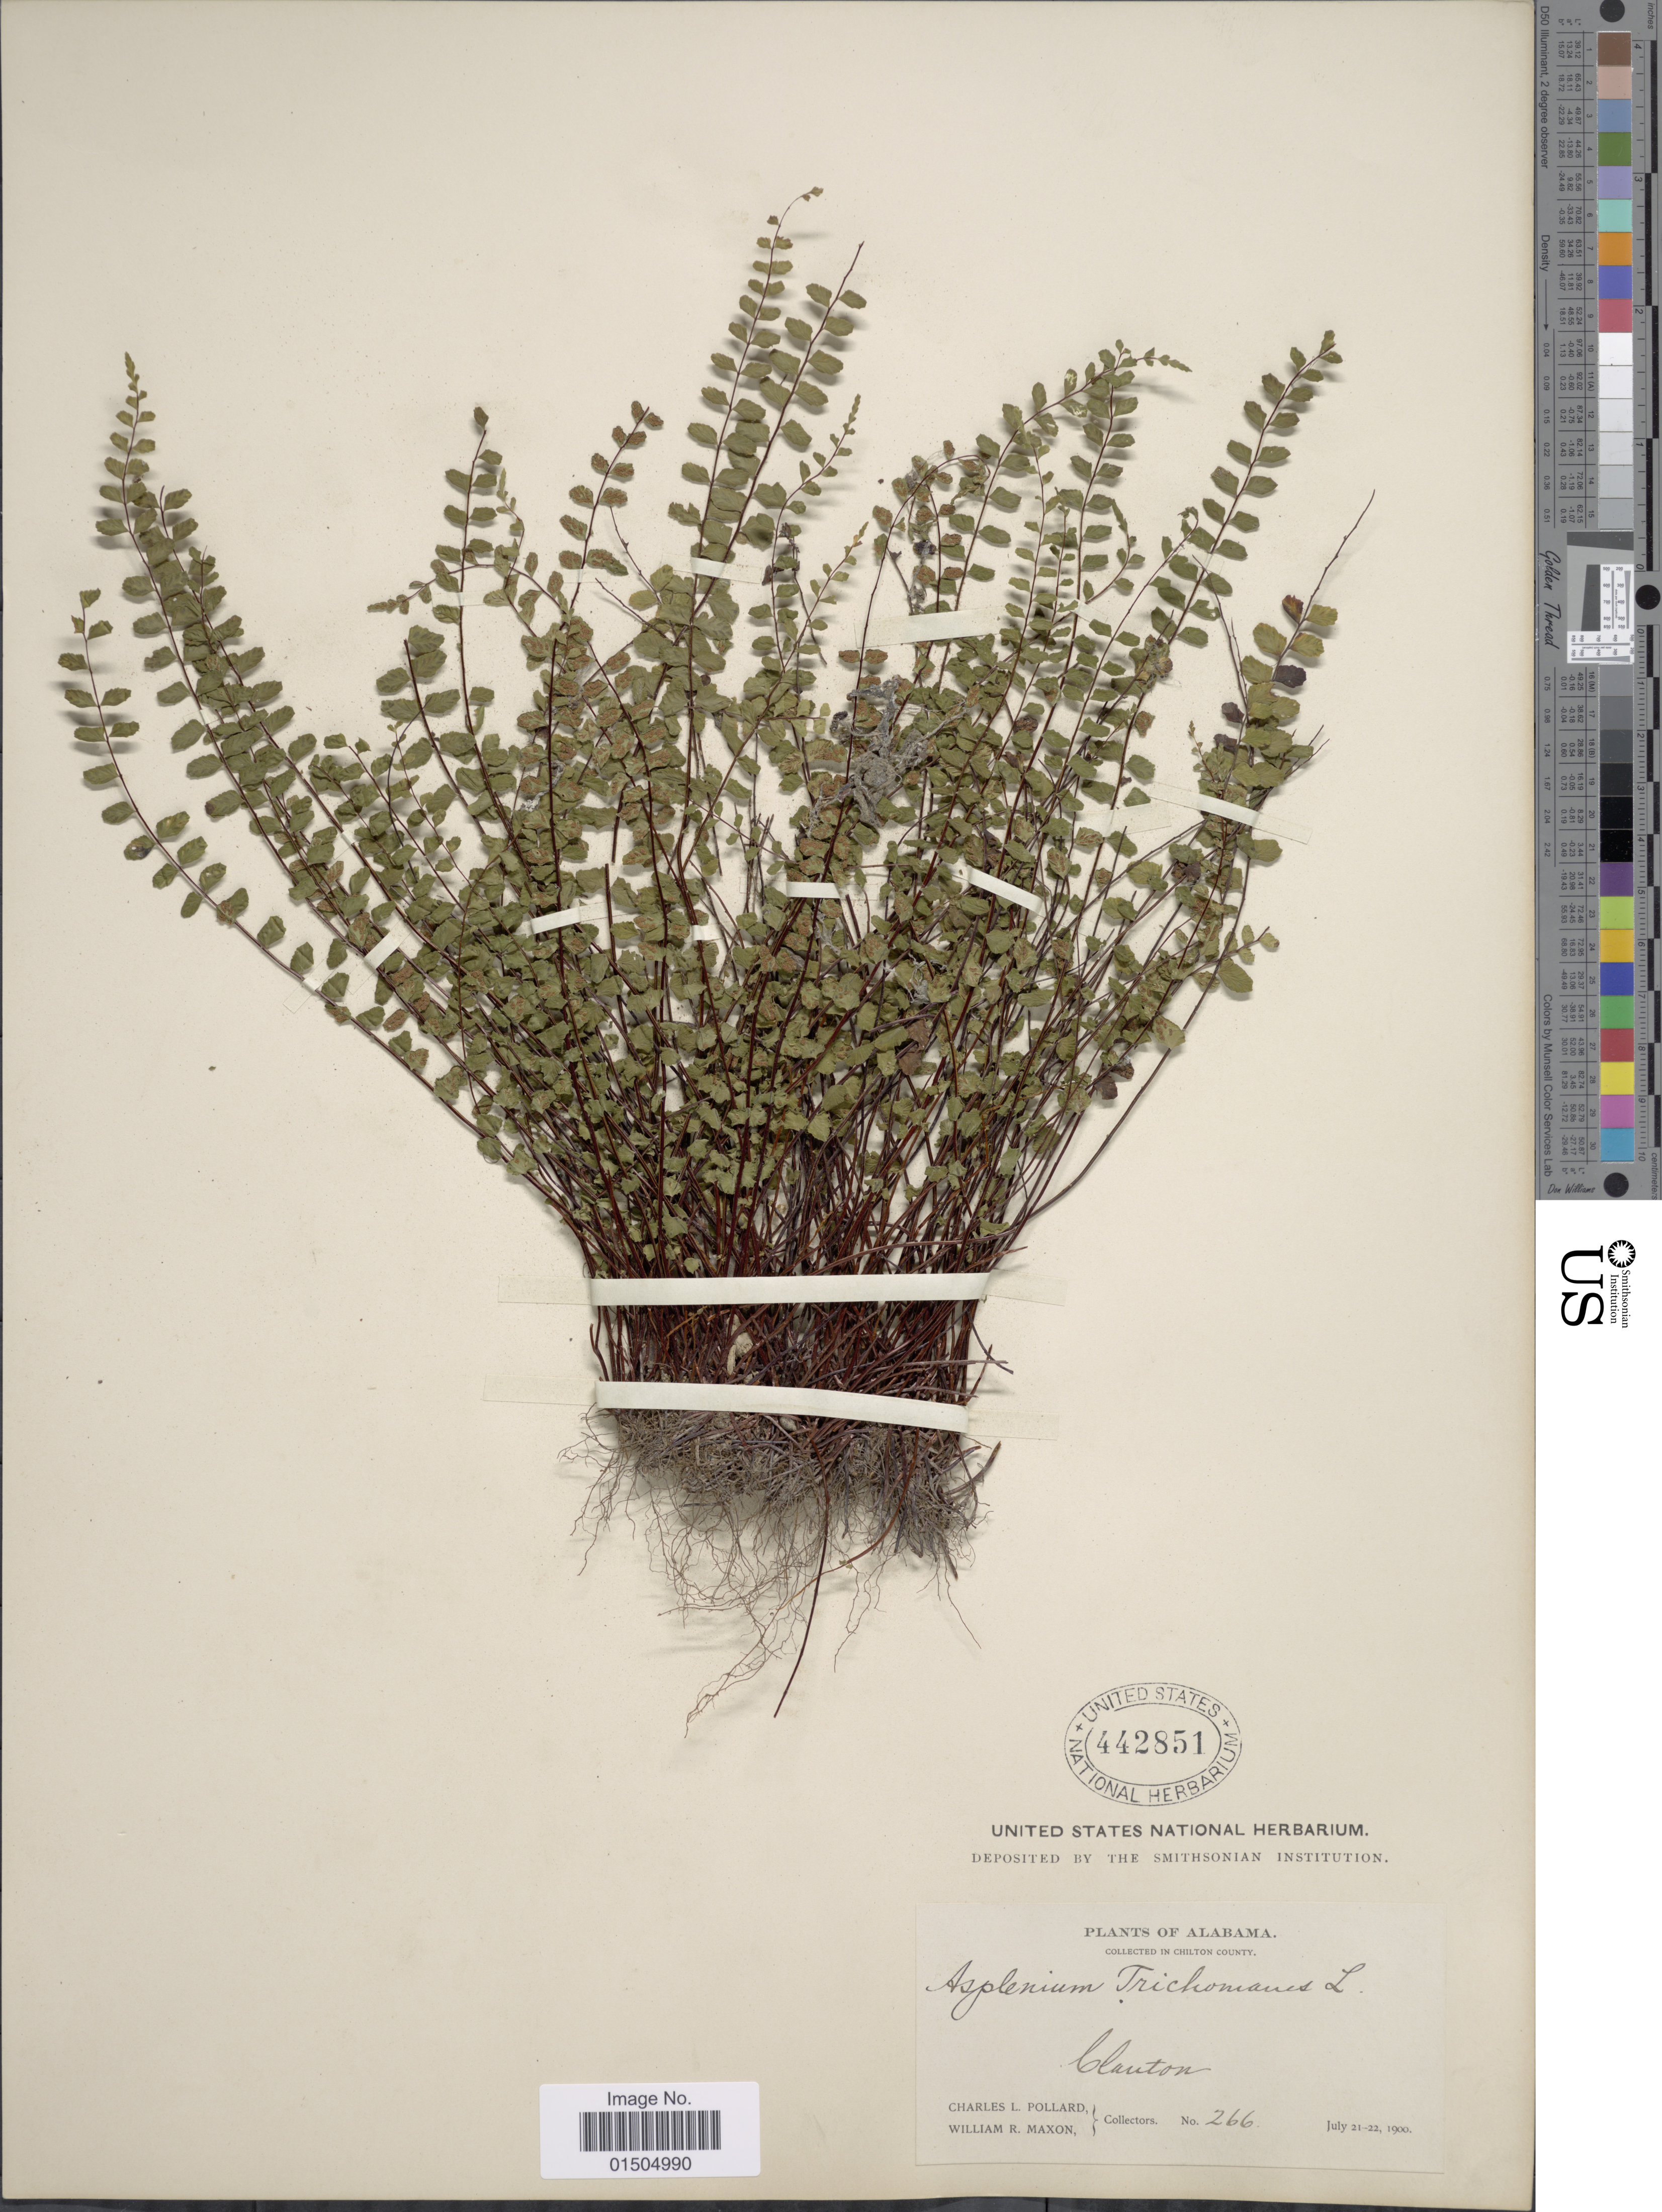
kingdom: Plantae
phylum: Tracheophyta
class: Polypodiopsida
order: Polypodiales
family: Aspleniaceae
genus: Asplenium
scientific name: Asplenium trichomanes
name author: L.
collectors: C. L. Pollard & W. R. Maxon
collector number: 266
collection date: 1900-07-21/1900-07-22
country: United States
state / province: Alabama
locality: In Chilton County. Clanton.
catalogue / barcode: US 442851